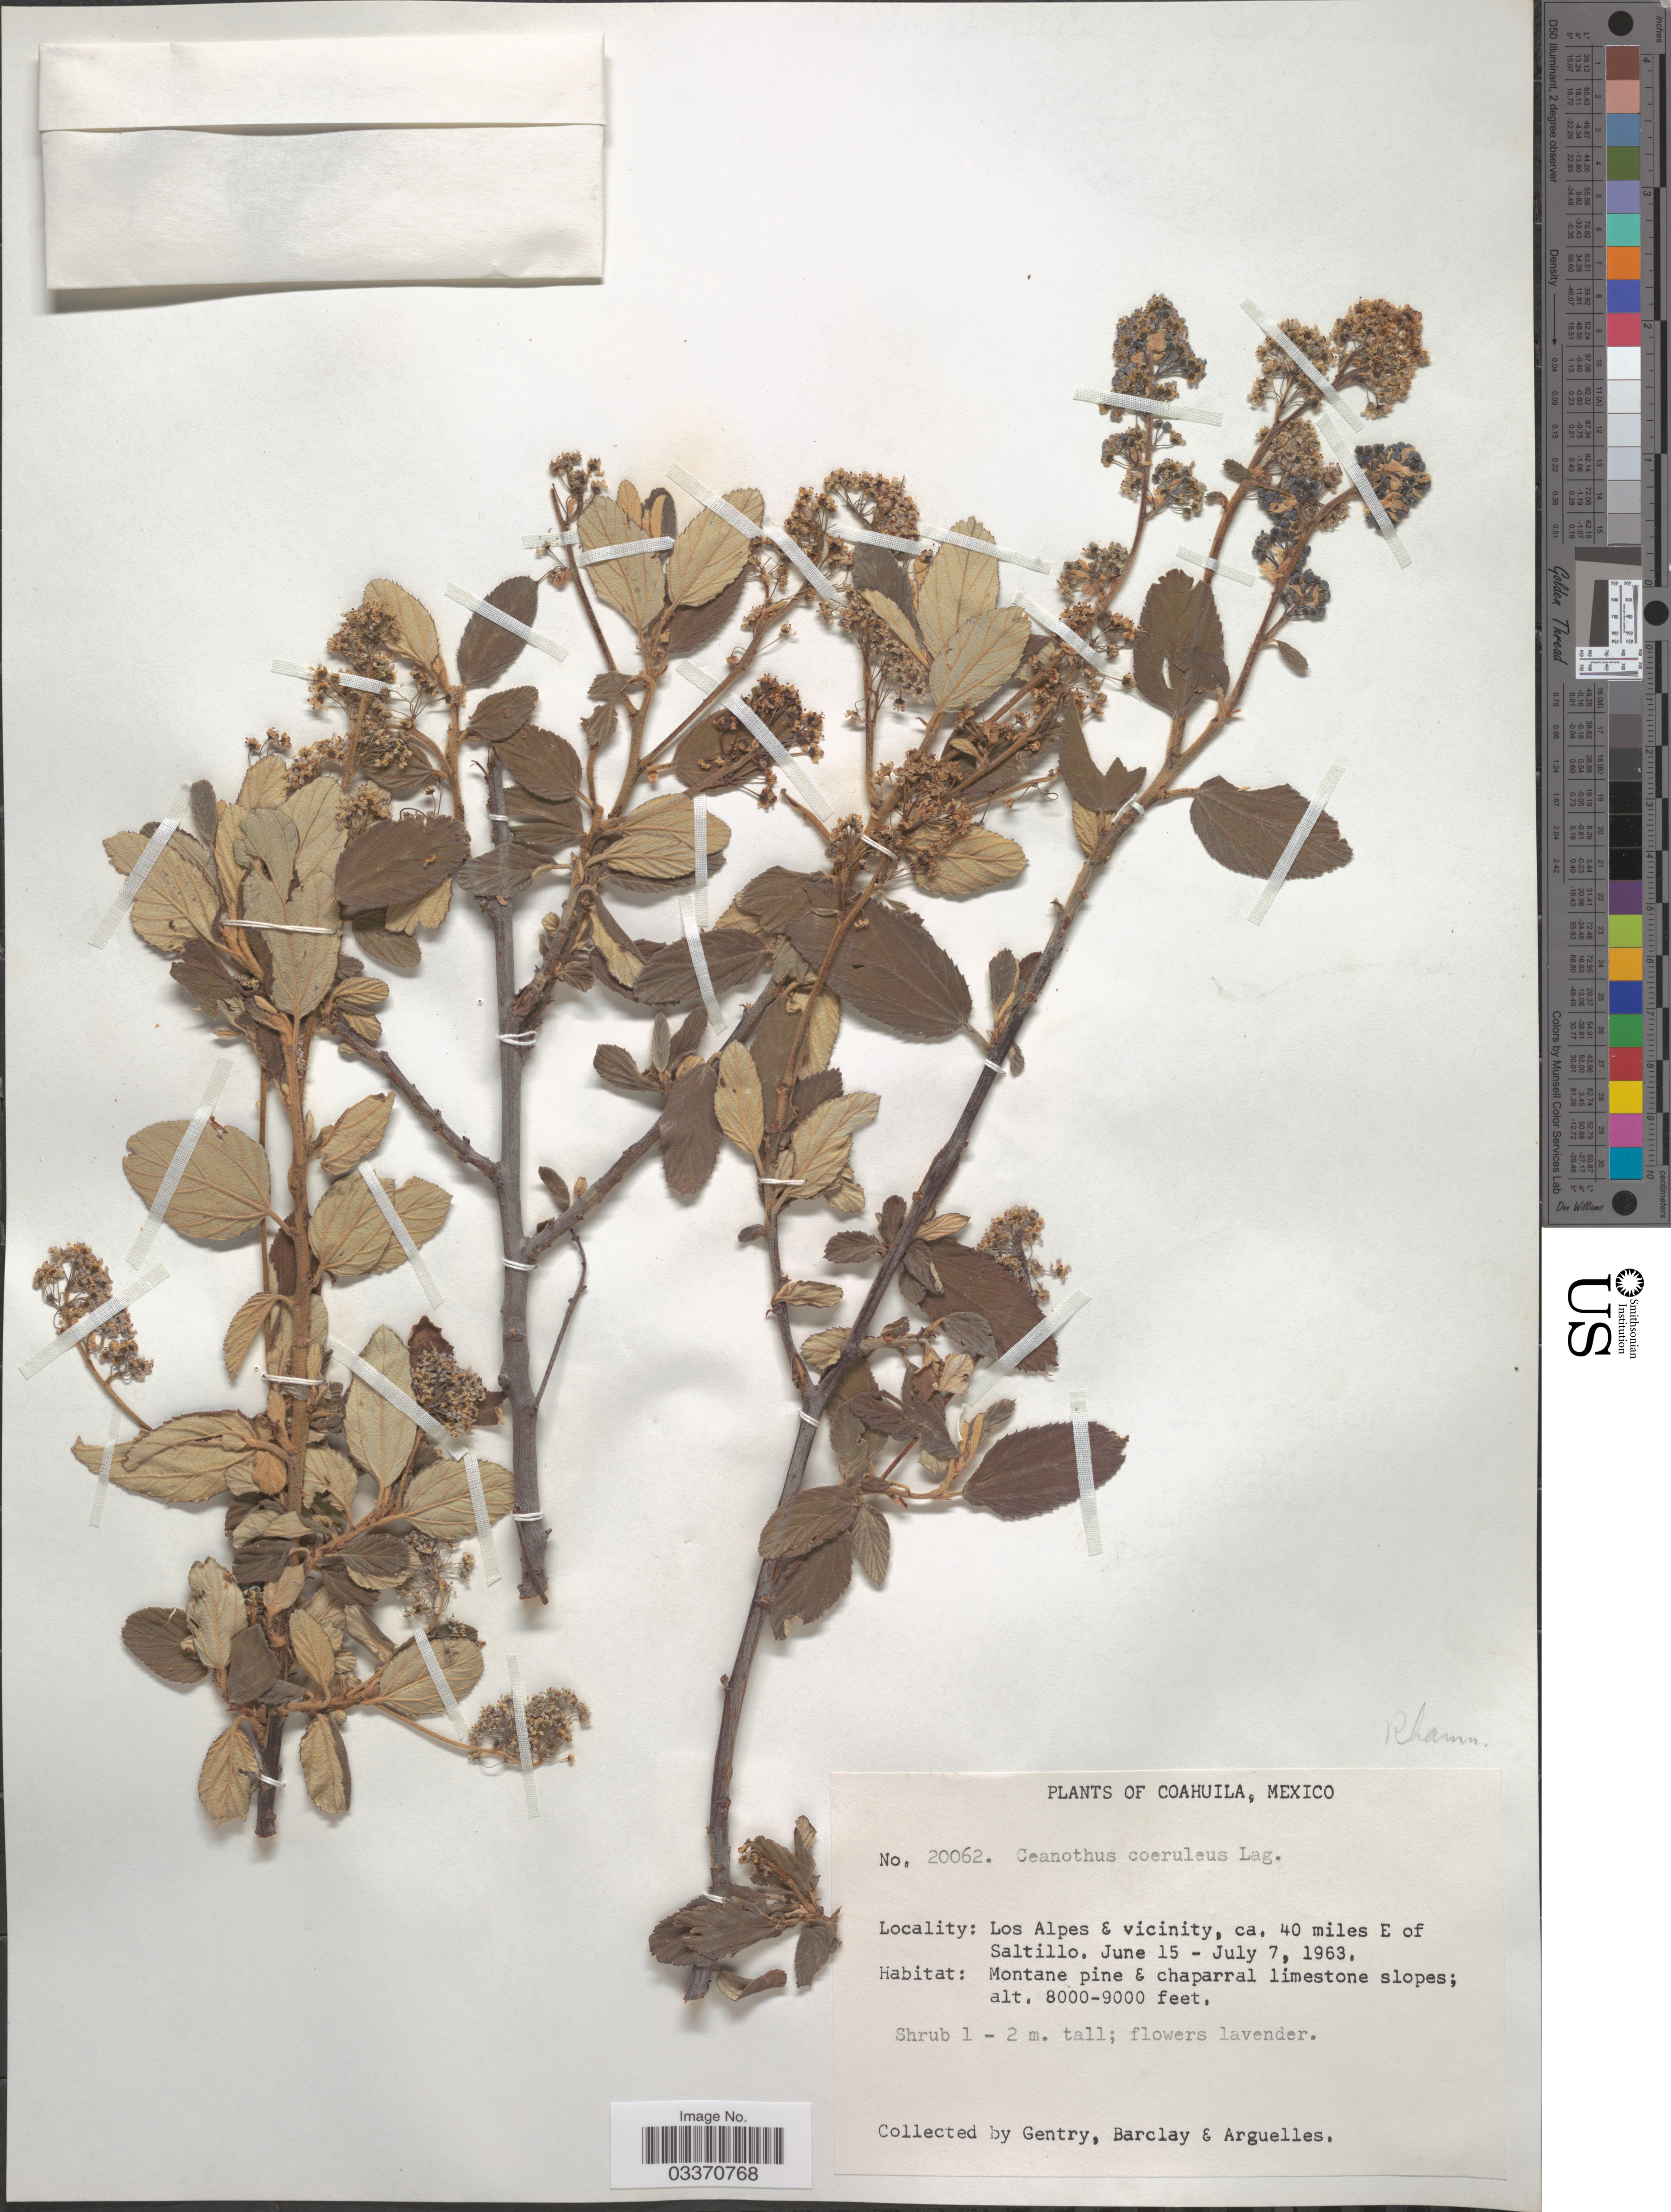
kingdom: Plantae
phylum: Tracheophyta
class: Magnoliopsida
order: Rosales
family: Rhamnaceae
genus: Ceanothus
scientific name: Ceanothus caeruleus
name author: Lag.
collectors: Gentry, --, -- Barclay & Arguelles, --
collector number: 20062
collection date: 1963-06-15/1963-07-07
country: Mexico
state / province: Coahuila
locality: Los Alpes & vicinity, ca. 40 miles E of Saltillo.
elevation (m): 2438